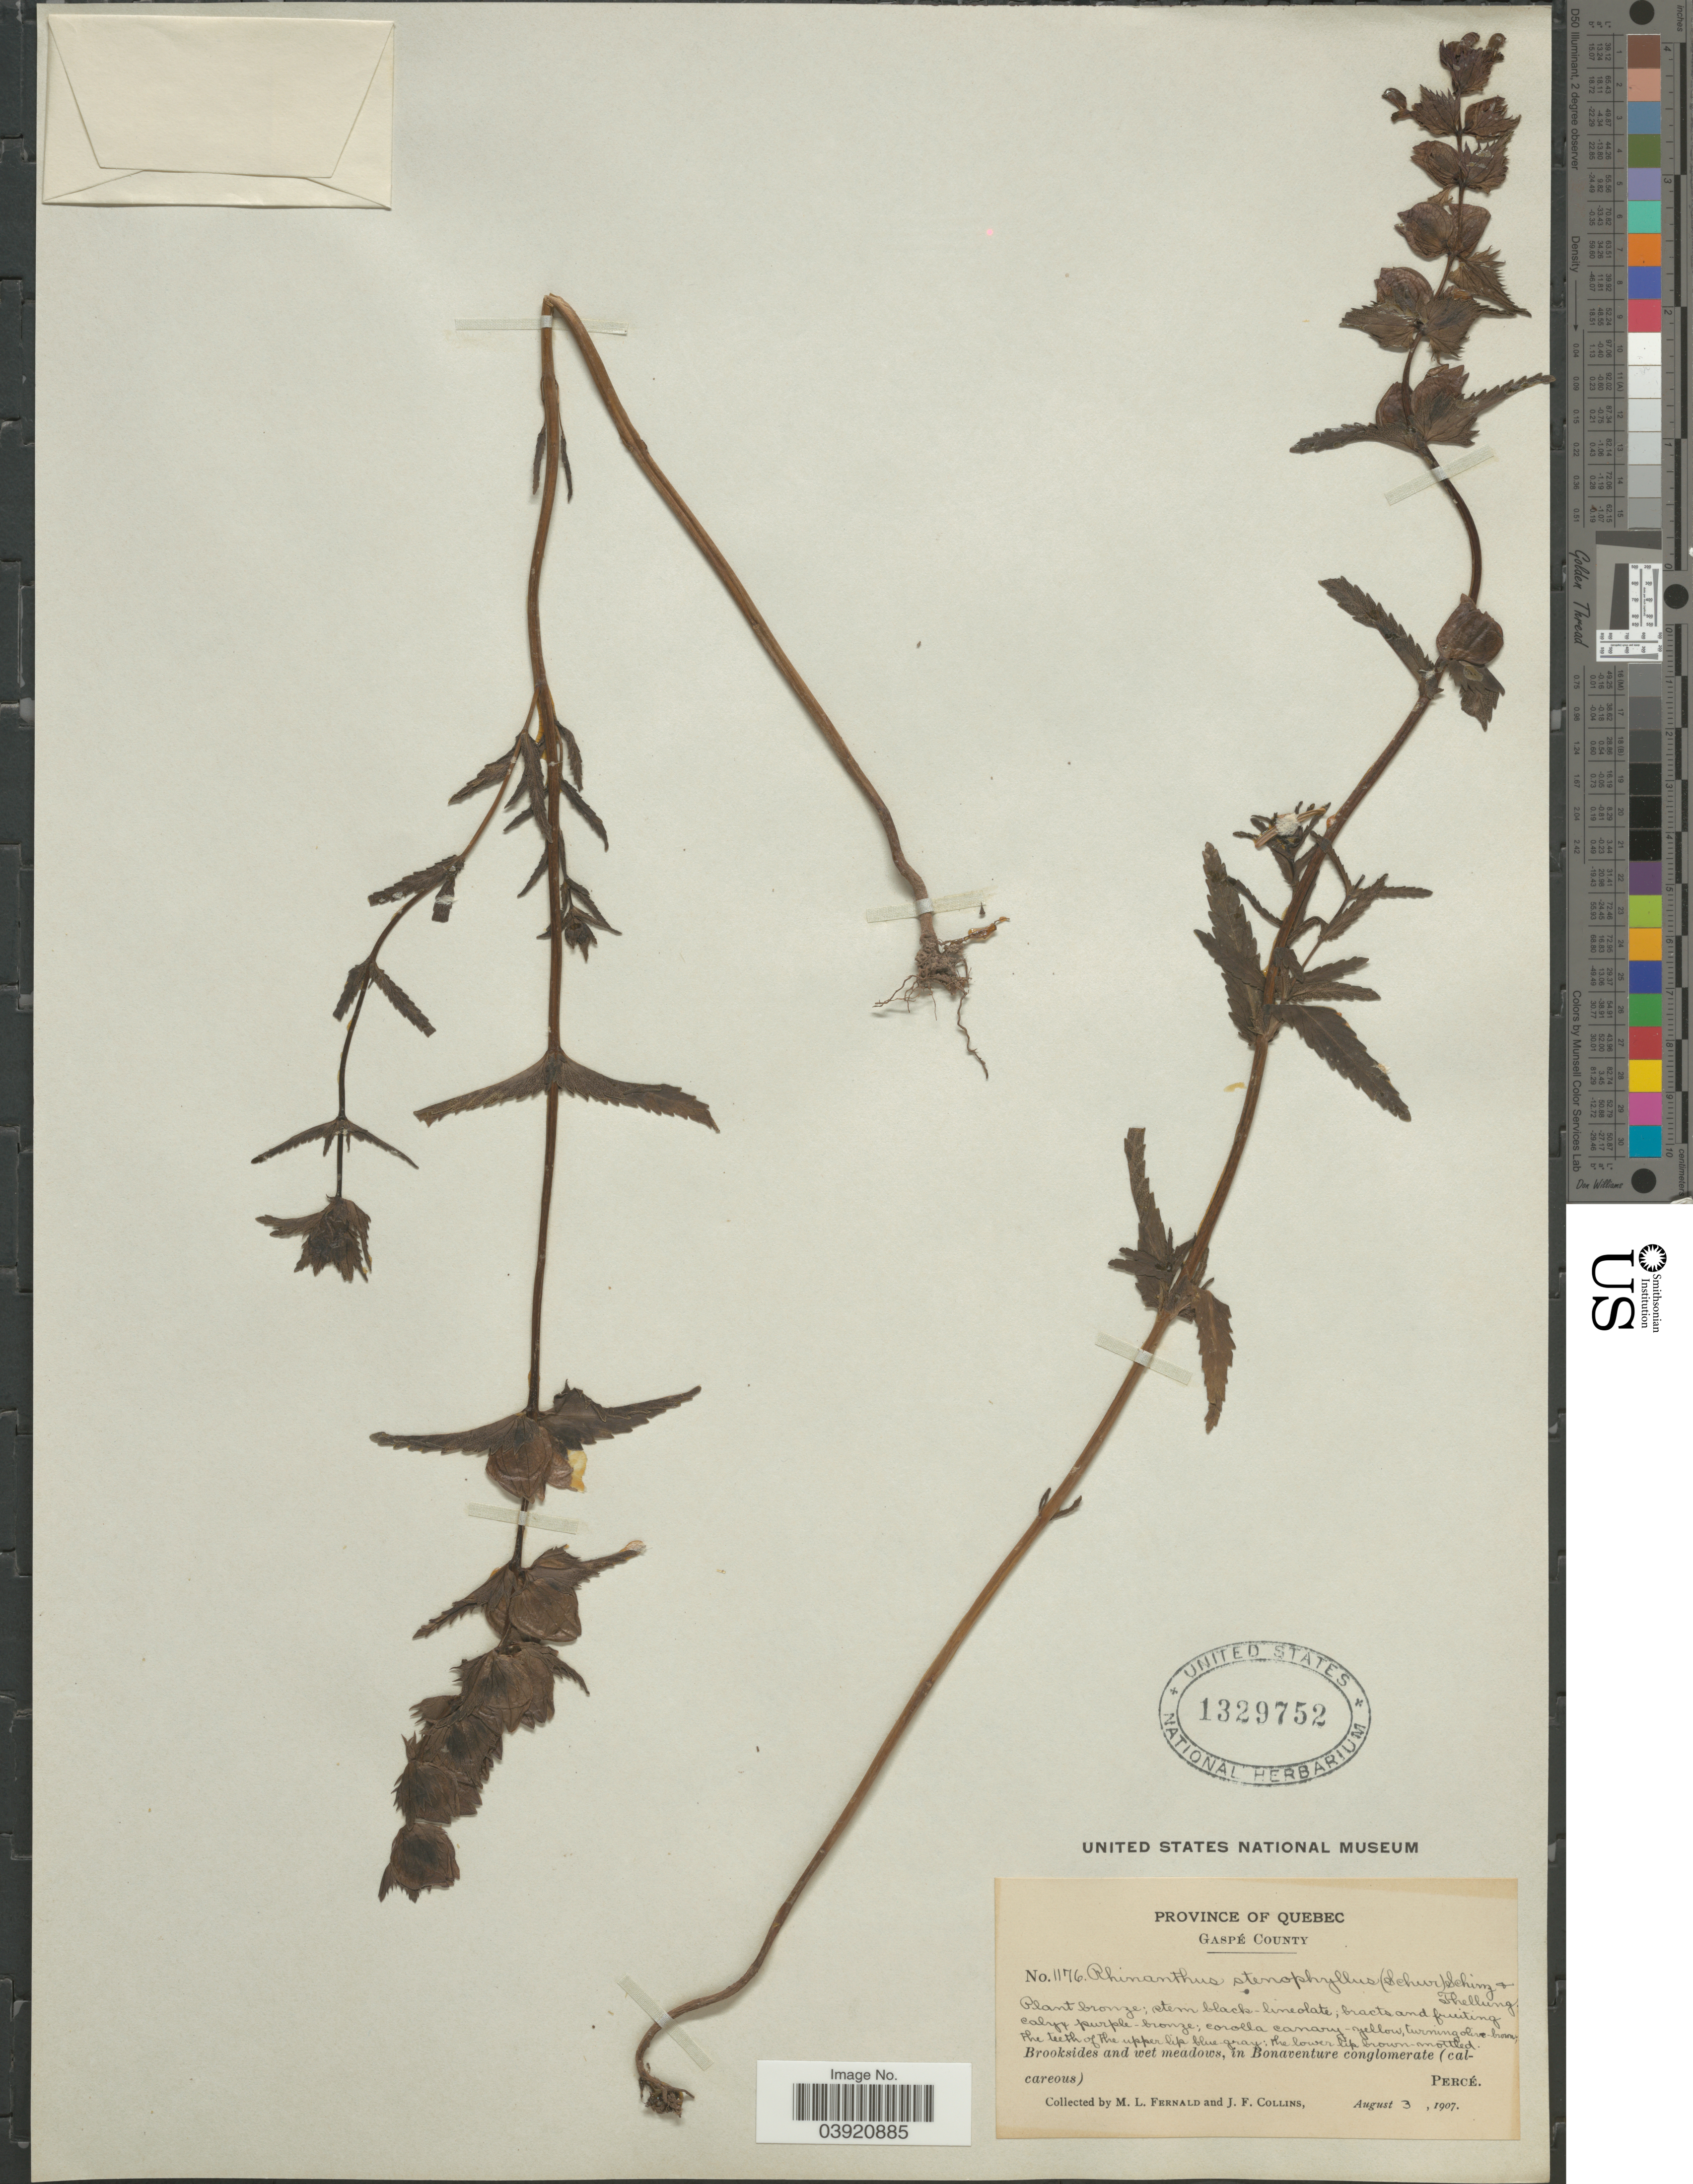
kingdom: Plantae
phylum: Tracheophyta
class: Magnoliopsida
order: Lamiales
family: Orobanchaceae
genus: Rhinanthus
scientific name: Rhinanthus stenophyllus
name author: (Schur) Schinz & Thell.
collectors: M. L. Fernald & J. Collins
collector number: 1176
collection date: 1907-08-03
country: Canada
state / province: Quebec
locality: Gaspé County. Brooksides and wet meadows, in Bonaventure conglomerate (calcareous). Percé.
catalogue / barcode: US 1329752